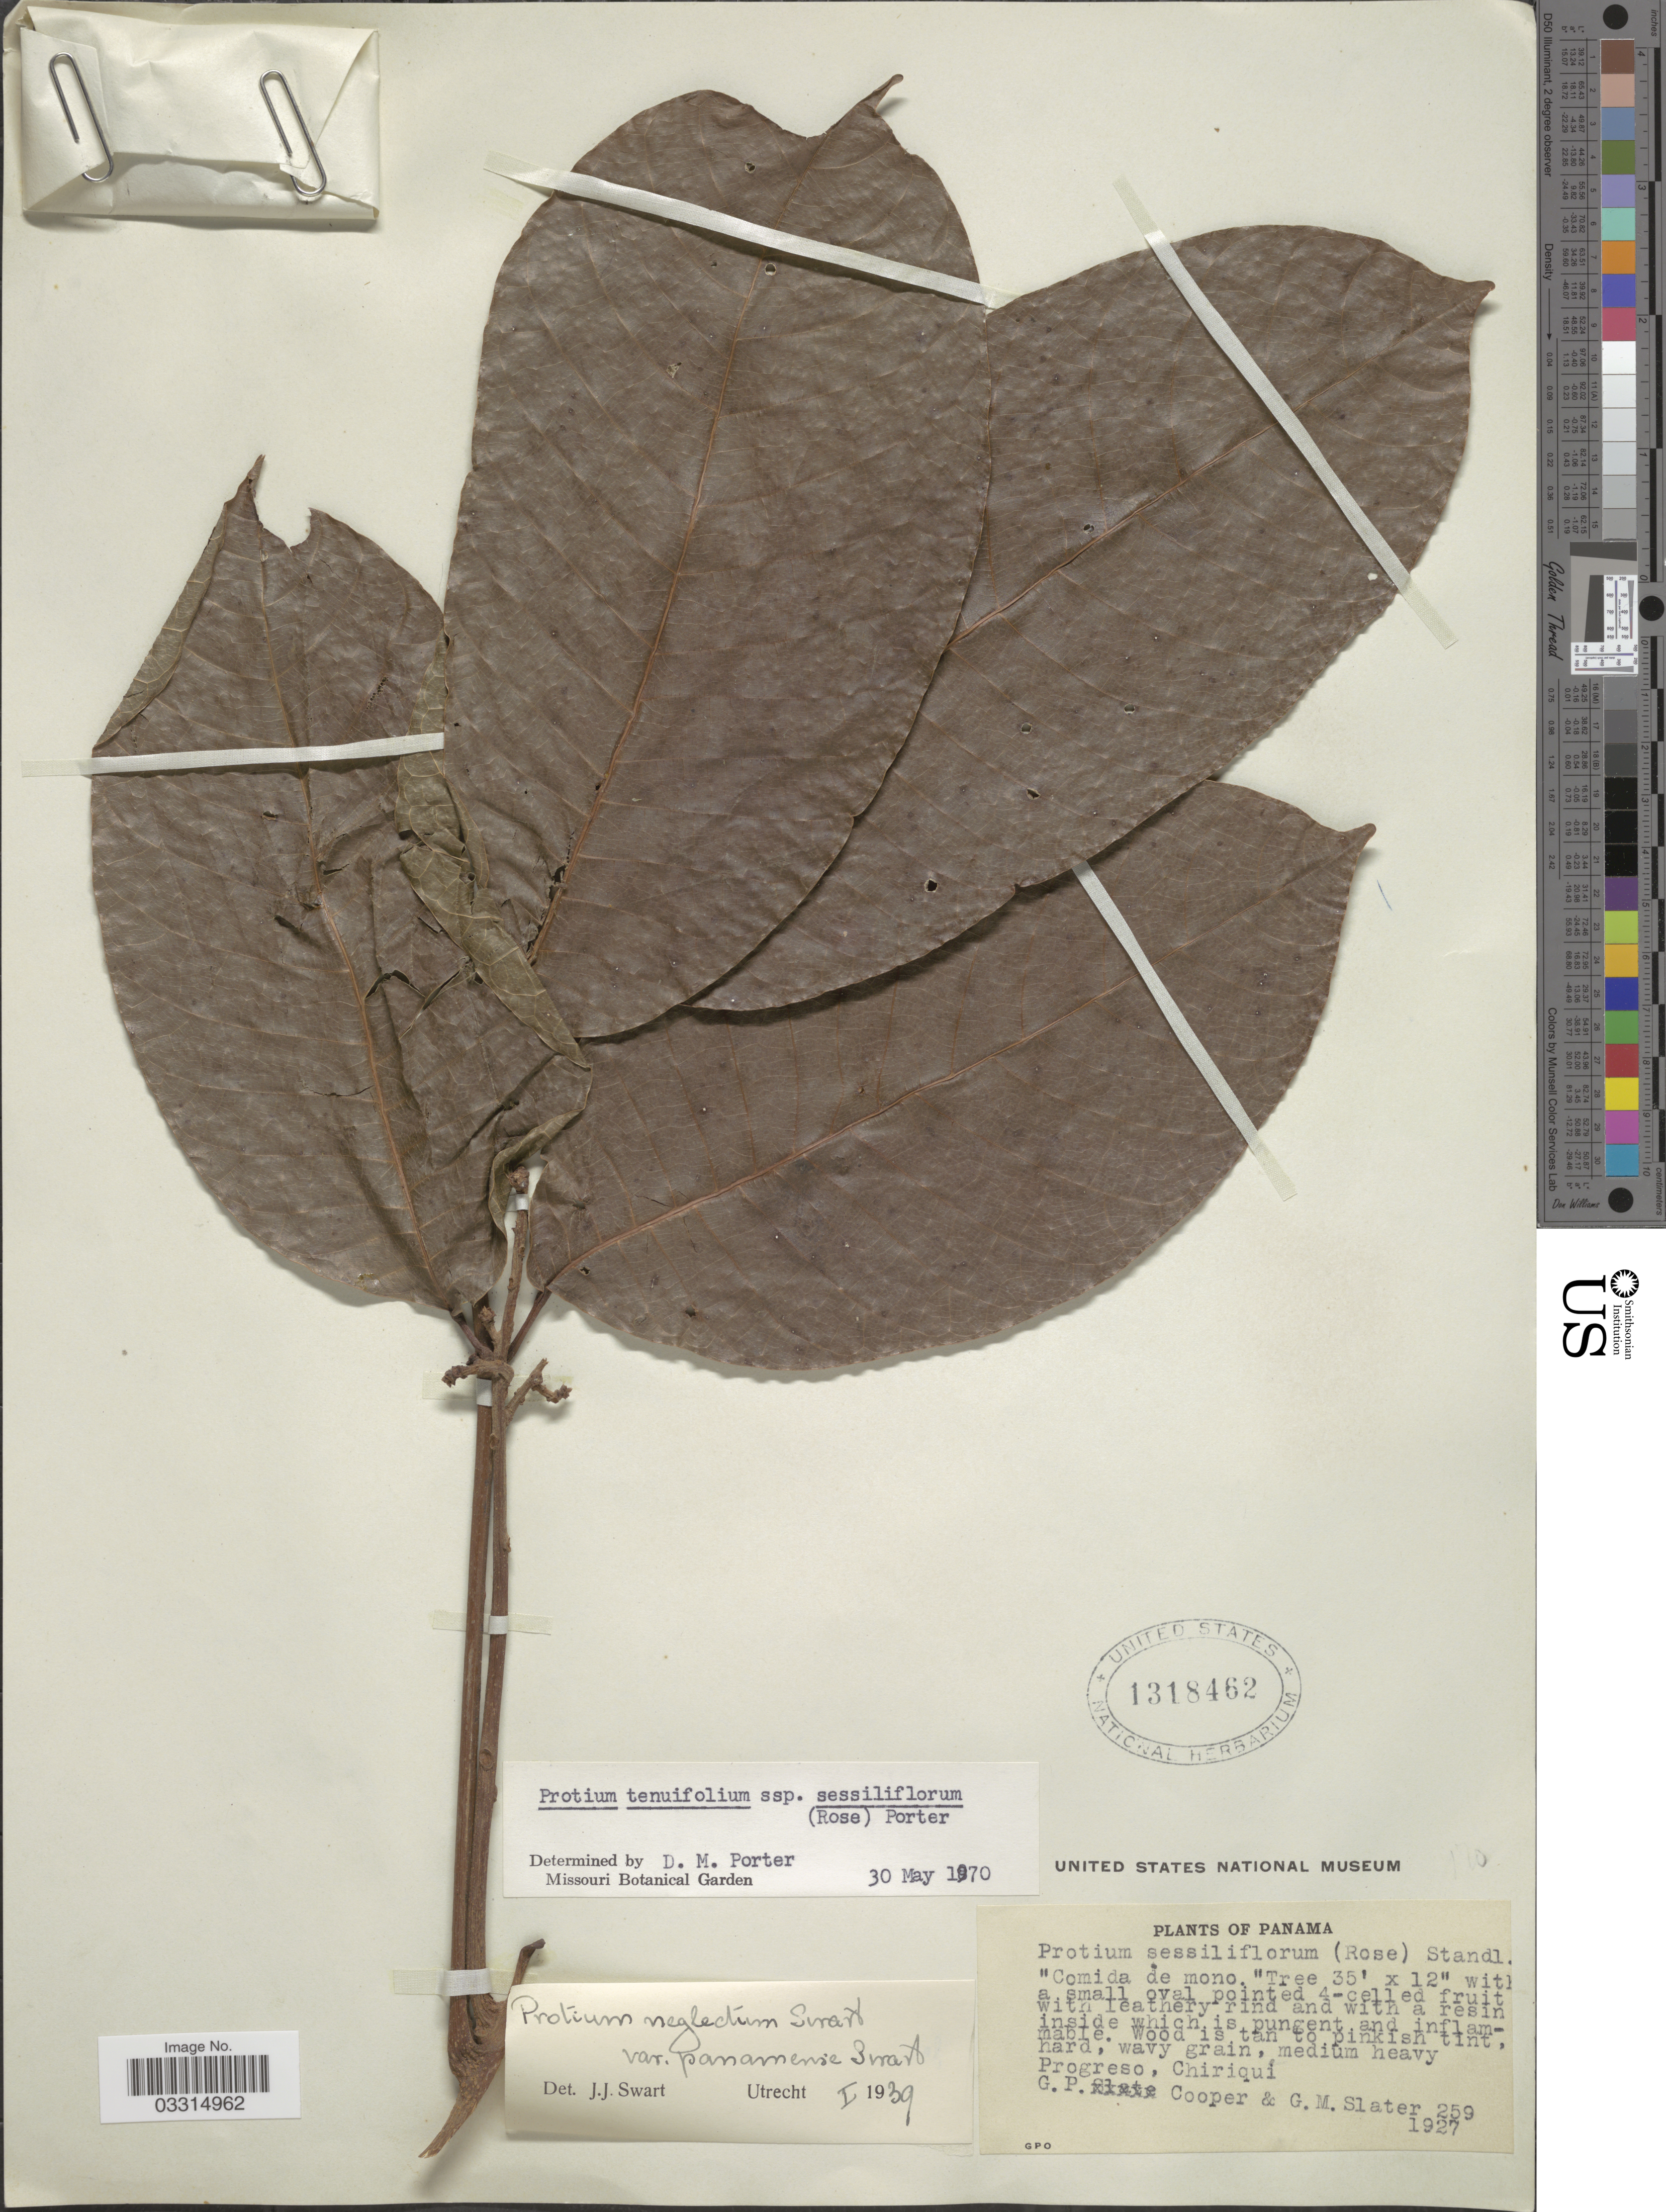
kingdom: Plantae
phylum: Tracheophyta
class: Magnoliopsida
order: Sapindales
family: Burseraceae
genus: Protium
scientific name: Protium sessiliflorum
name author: (Rose) Standl.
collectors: G. Cooper & G. Slater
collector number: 259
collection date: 1927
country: Panama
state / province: Chiriqui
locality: Progreso.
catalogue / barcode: US 1318462